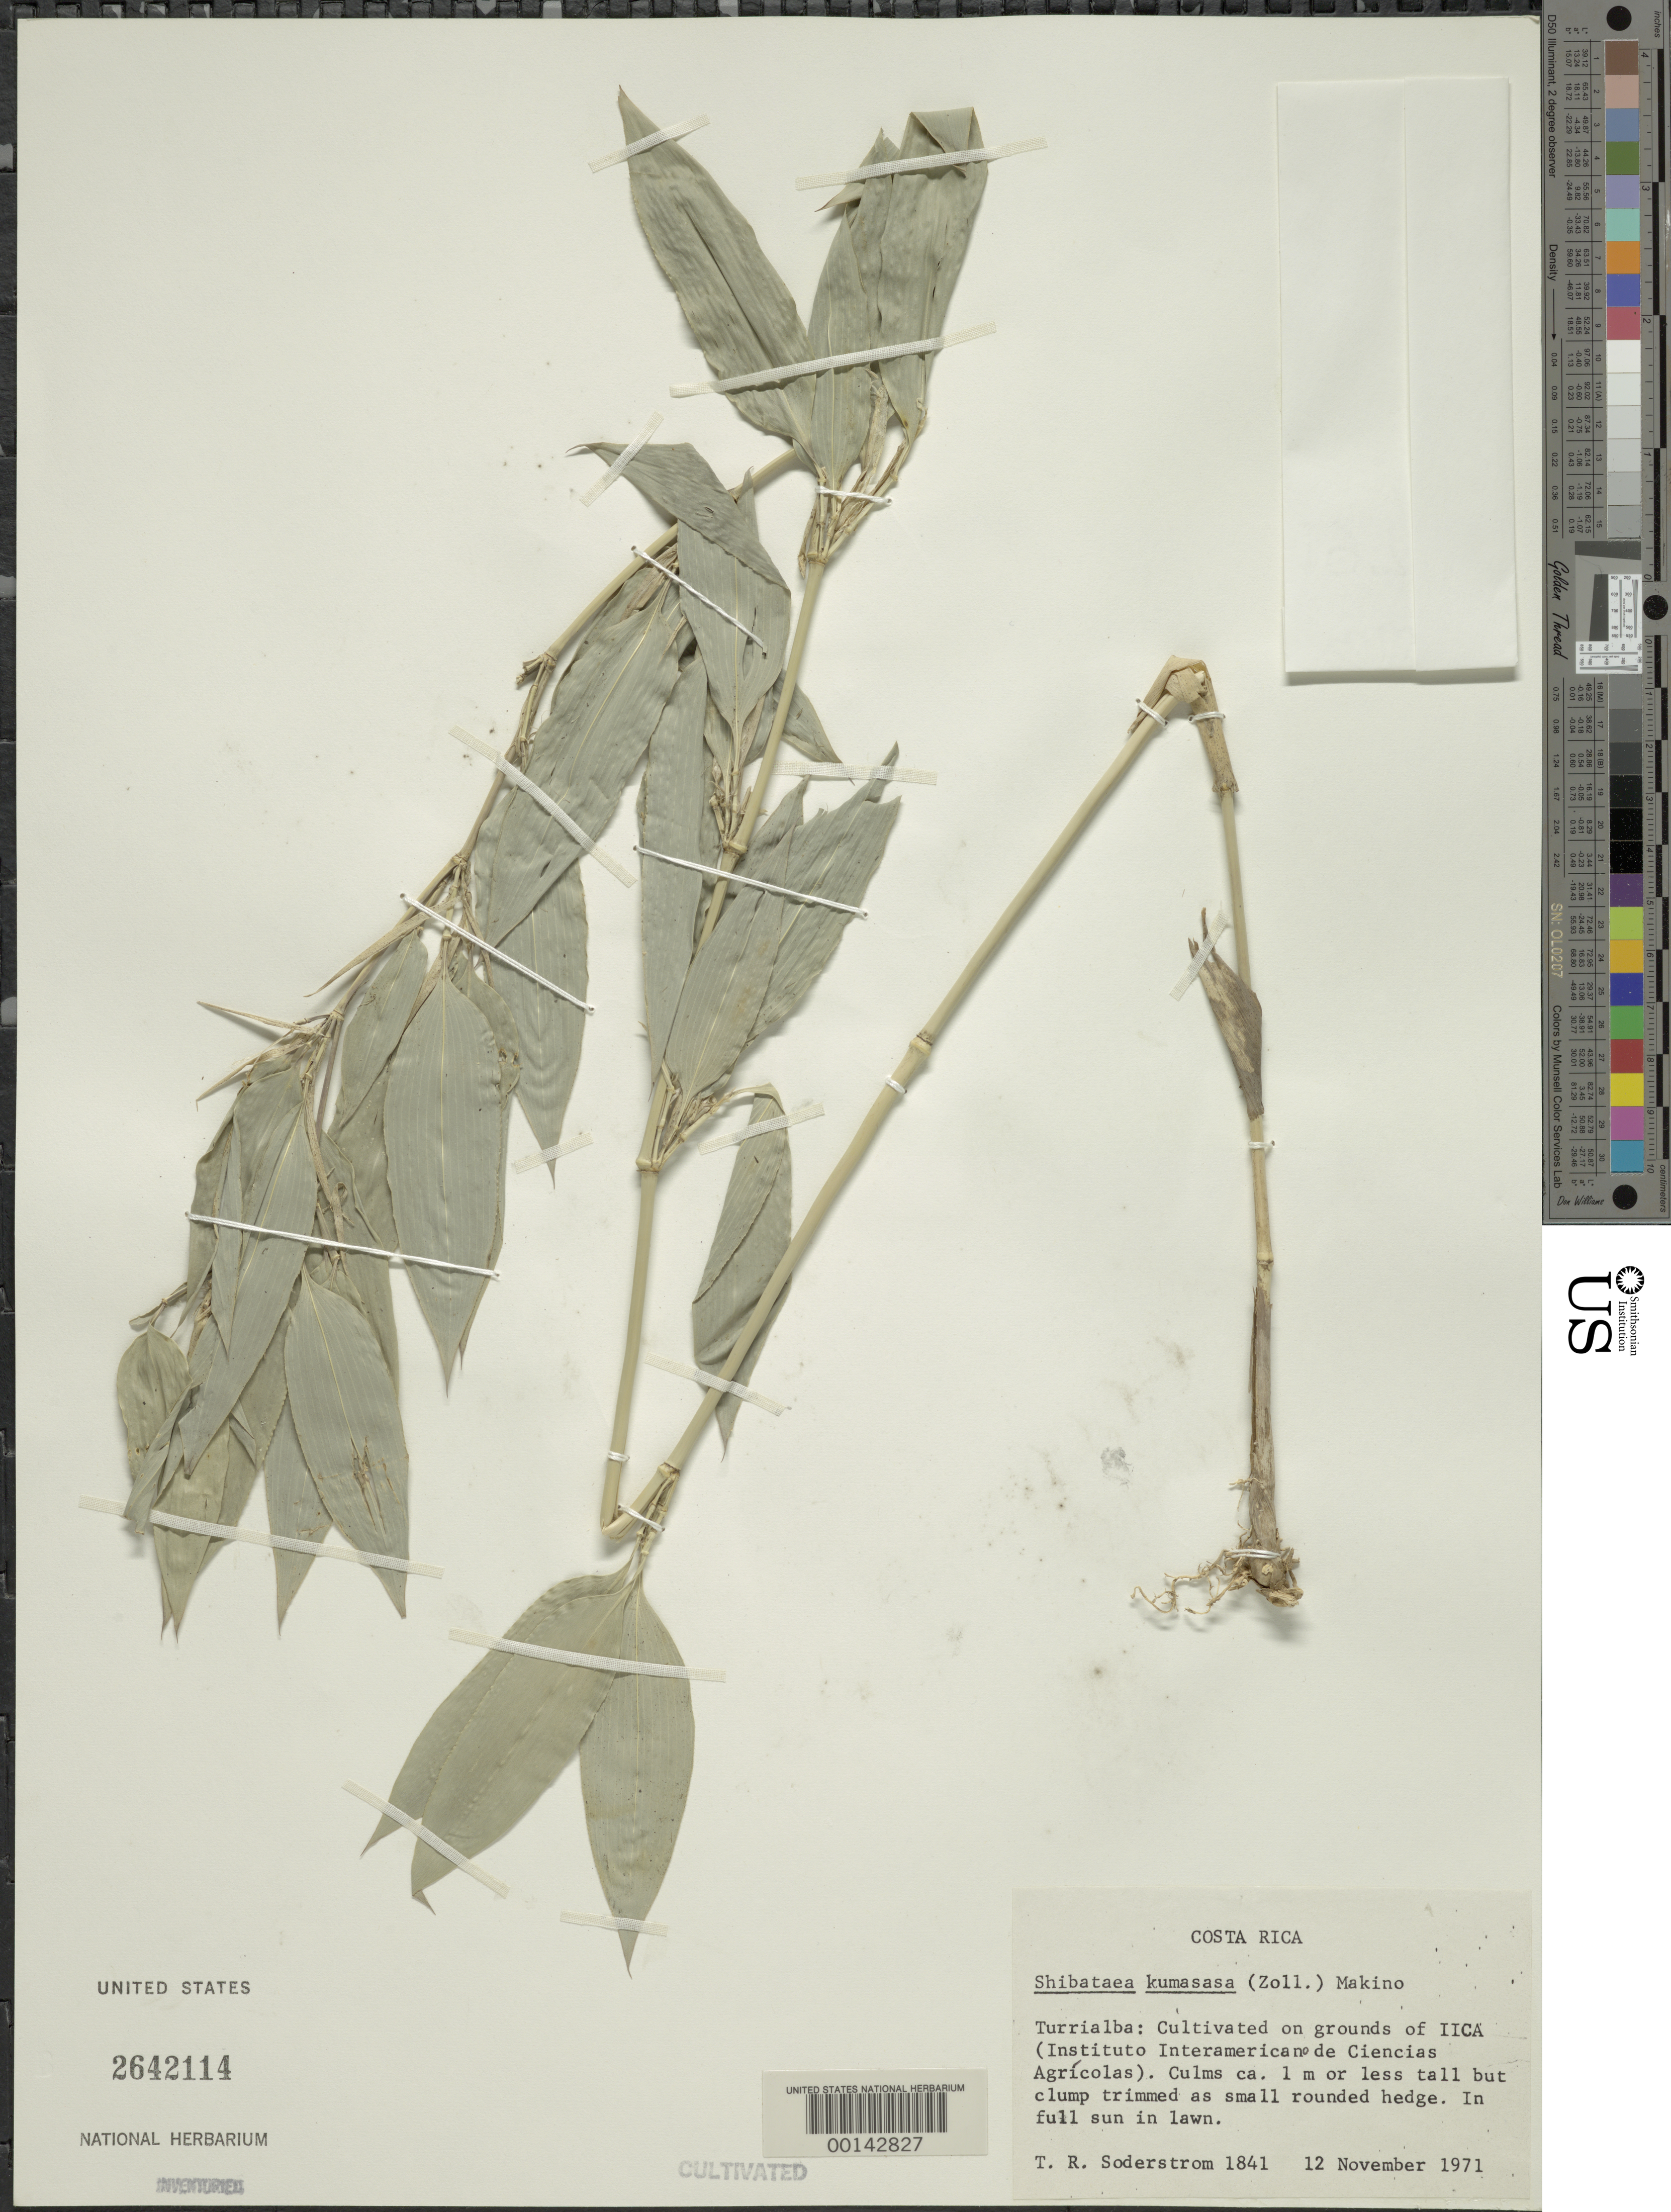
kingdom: Plantae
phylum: Tracheophyta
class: Liliopsida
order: Poales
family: Poaceae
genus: Shibataea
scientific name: Shibataea kumasasa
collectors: T. R. Soderstrom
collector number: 1841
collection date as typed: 12 Nov 1971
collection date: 1971-11-12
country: Costa Rica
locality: Turrialba, Iica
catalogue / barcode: US 2642114